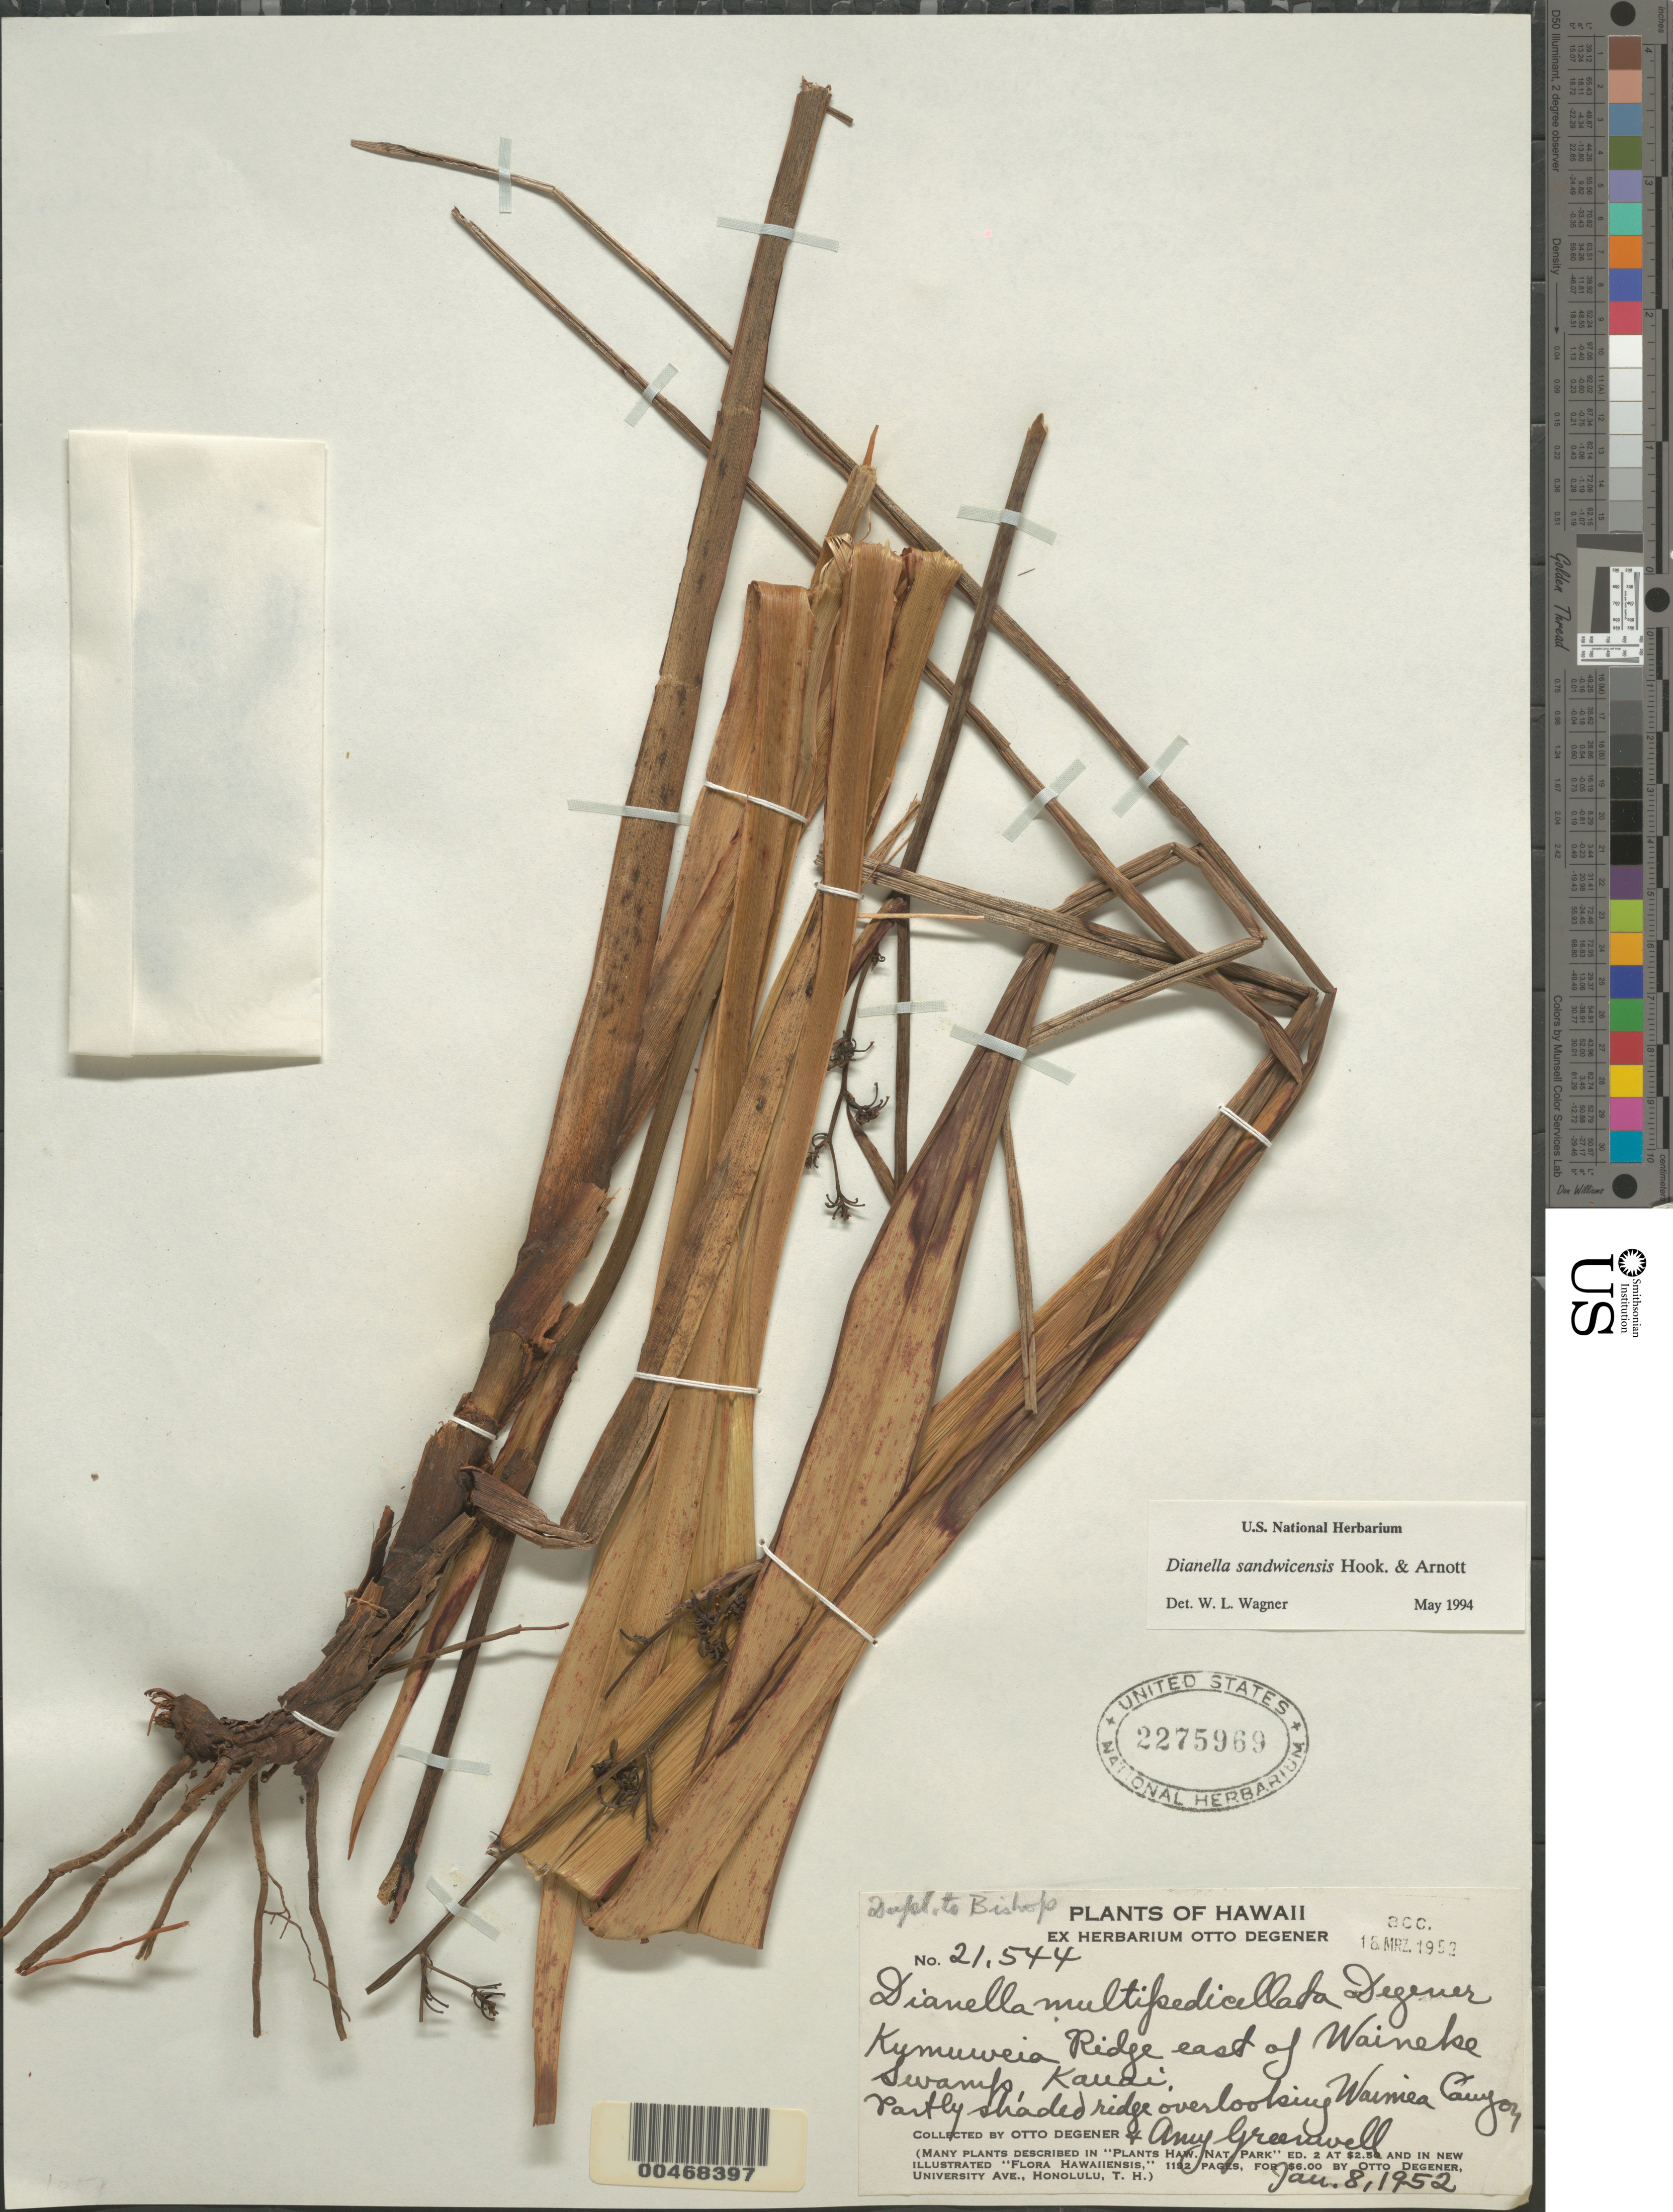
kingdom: Plantae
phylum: Tracheophyta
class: Liliopsida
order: Asparagales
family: Asphodelaceae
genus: Dianella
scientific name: Dianella sandwicensis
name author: Hook. & Arn.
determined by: Wagner, W. L., (BOT), Smithsonian Institution - National Museum of Natural History (UNITED STATES)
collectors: O. Degener & A. B. Greenwell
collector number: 21544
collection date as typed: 8 Jan 1952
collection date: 1952-01-08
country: United States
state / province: Hawaii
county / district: Kauai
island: Kaua'i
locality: Kumuweia Ridge E of Waineke Swamp, ridge overlooking Waimea Canyon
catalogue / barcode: US 2275969